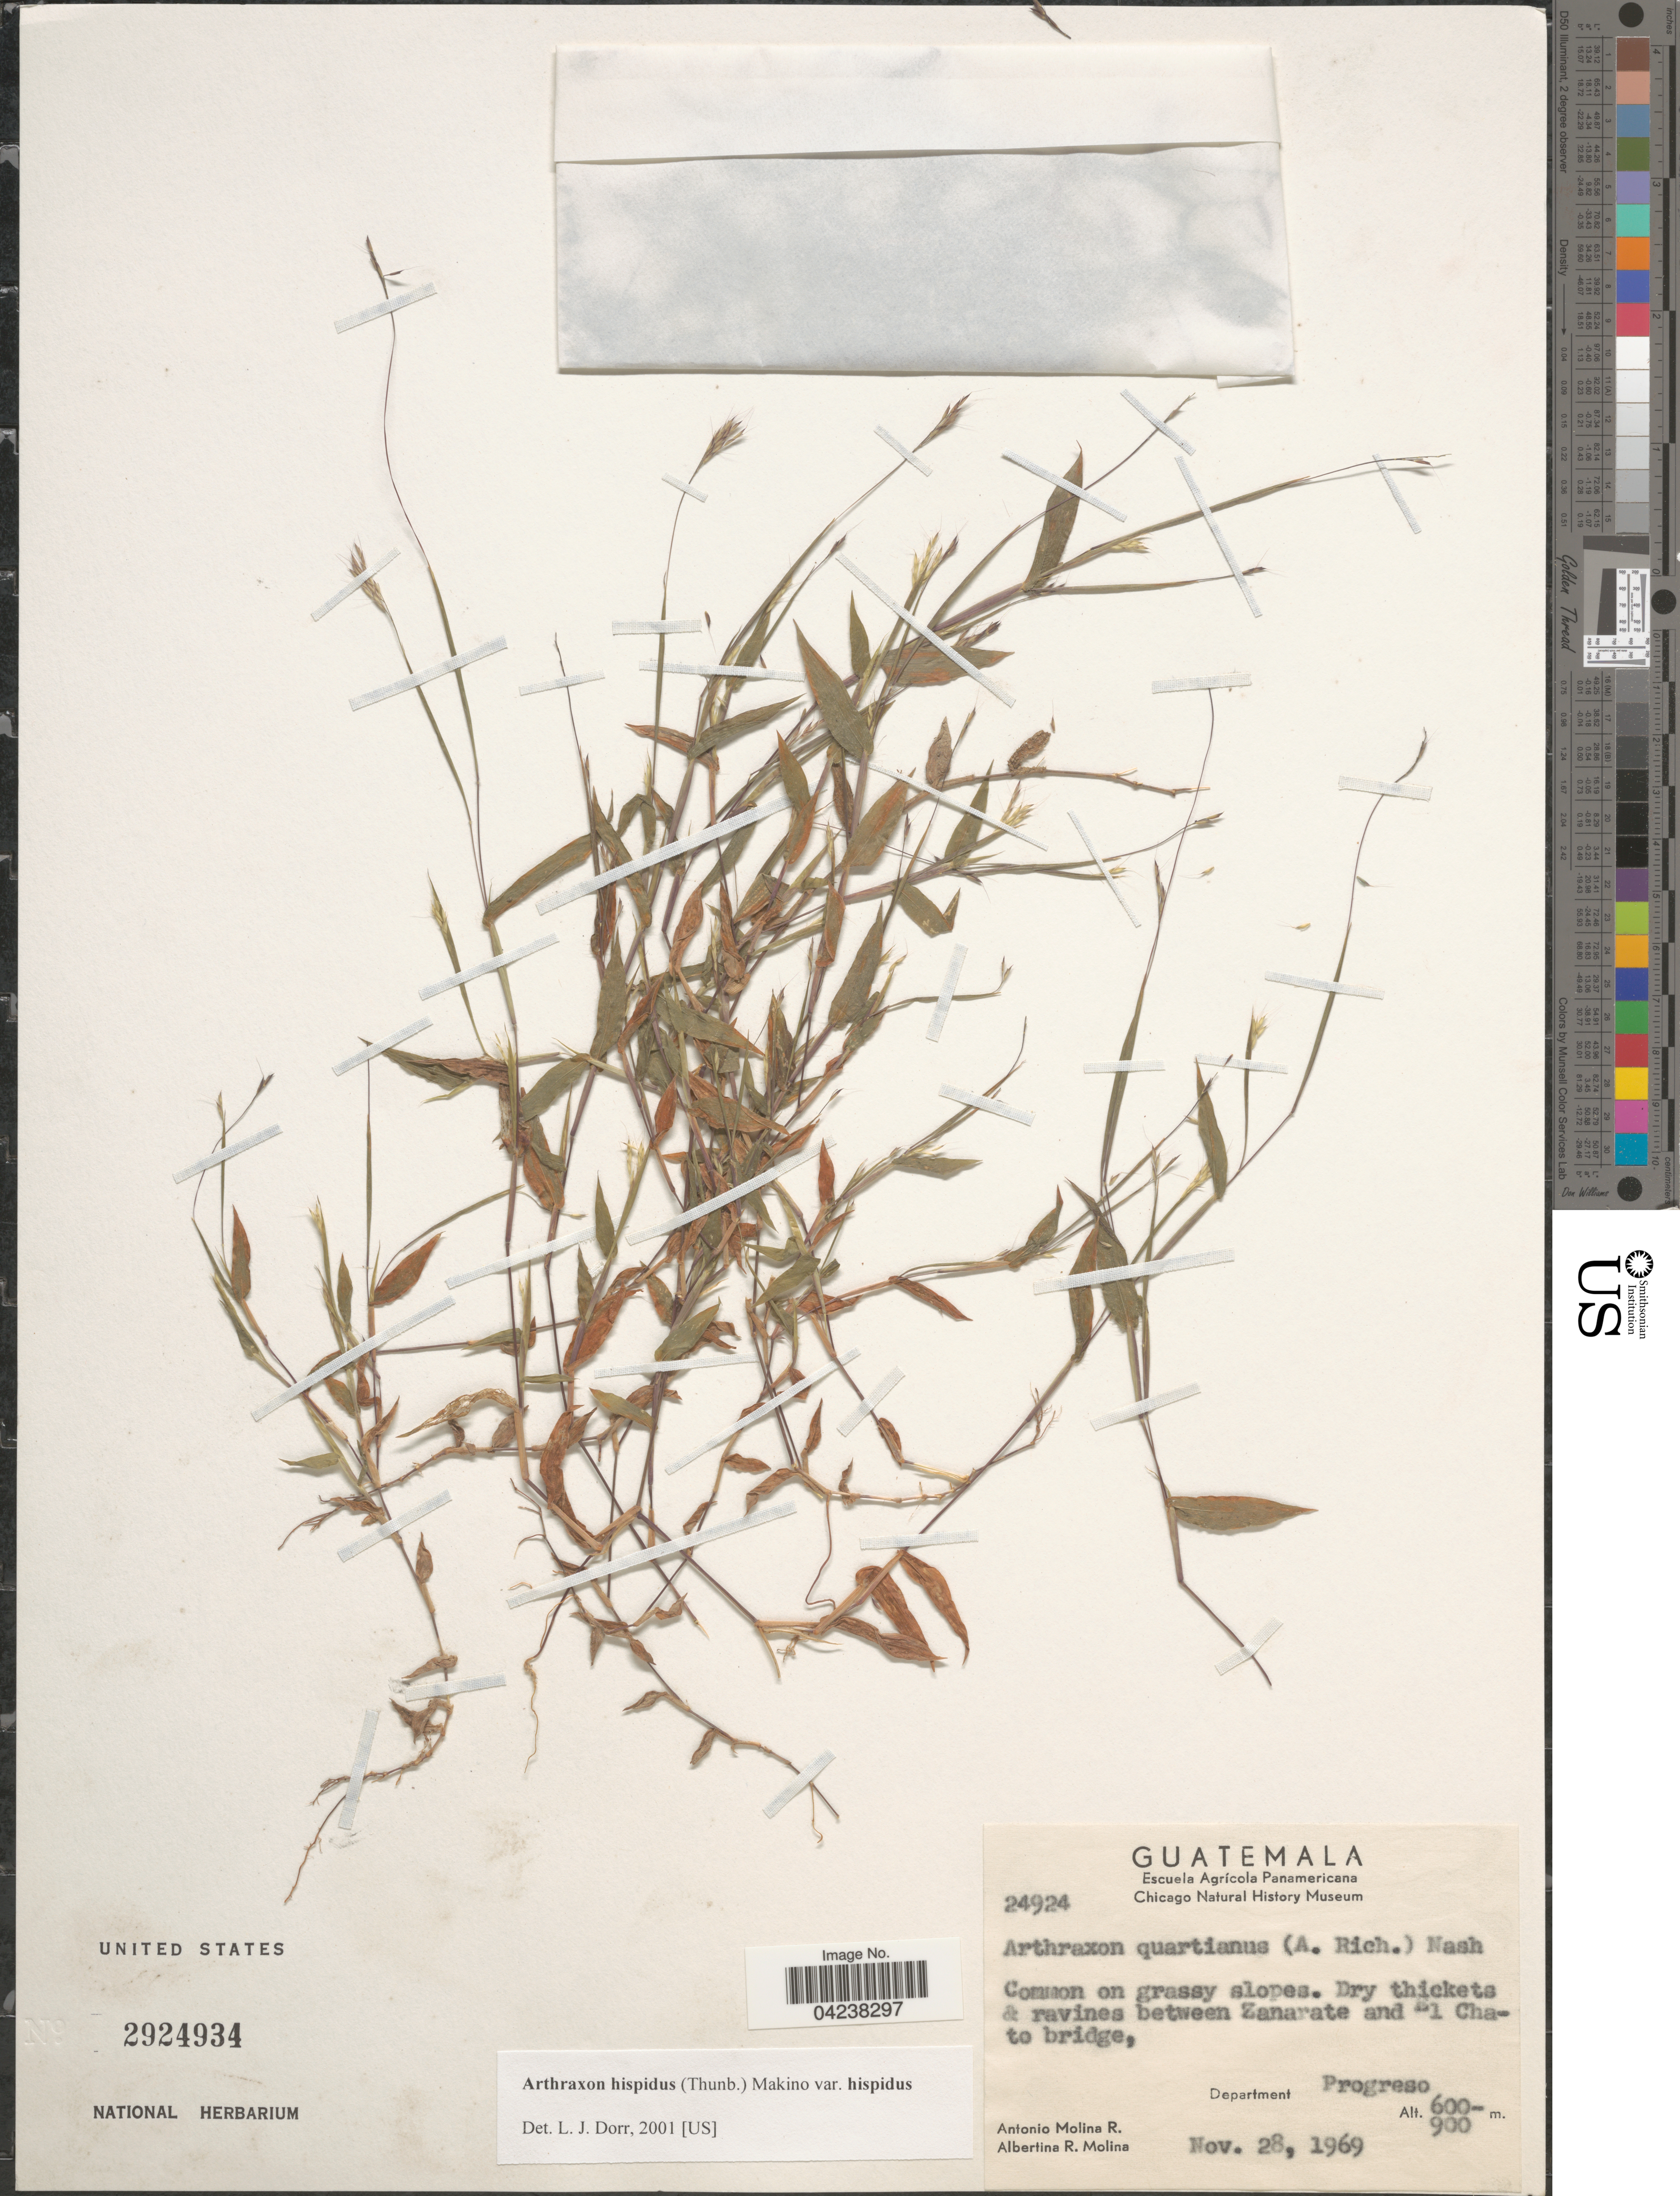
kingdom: Plantae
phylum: Tracheophyta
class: Liliopsida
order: Poales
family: Poaceae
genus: Arthraxon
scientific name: Arthraxon hispidus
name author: (Thunb.) Makino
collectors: A. Molina R. & A. R. Molina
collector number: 24924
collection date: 1969-11-28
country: Guatemala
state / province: El Progreso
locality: Dry thickets & ravines between Zanarata and El Chato bridge, Department Progresso.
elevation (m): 600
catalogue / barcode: US 2924934